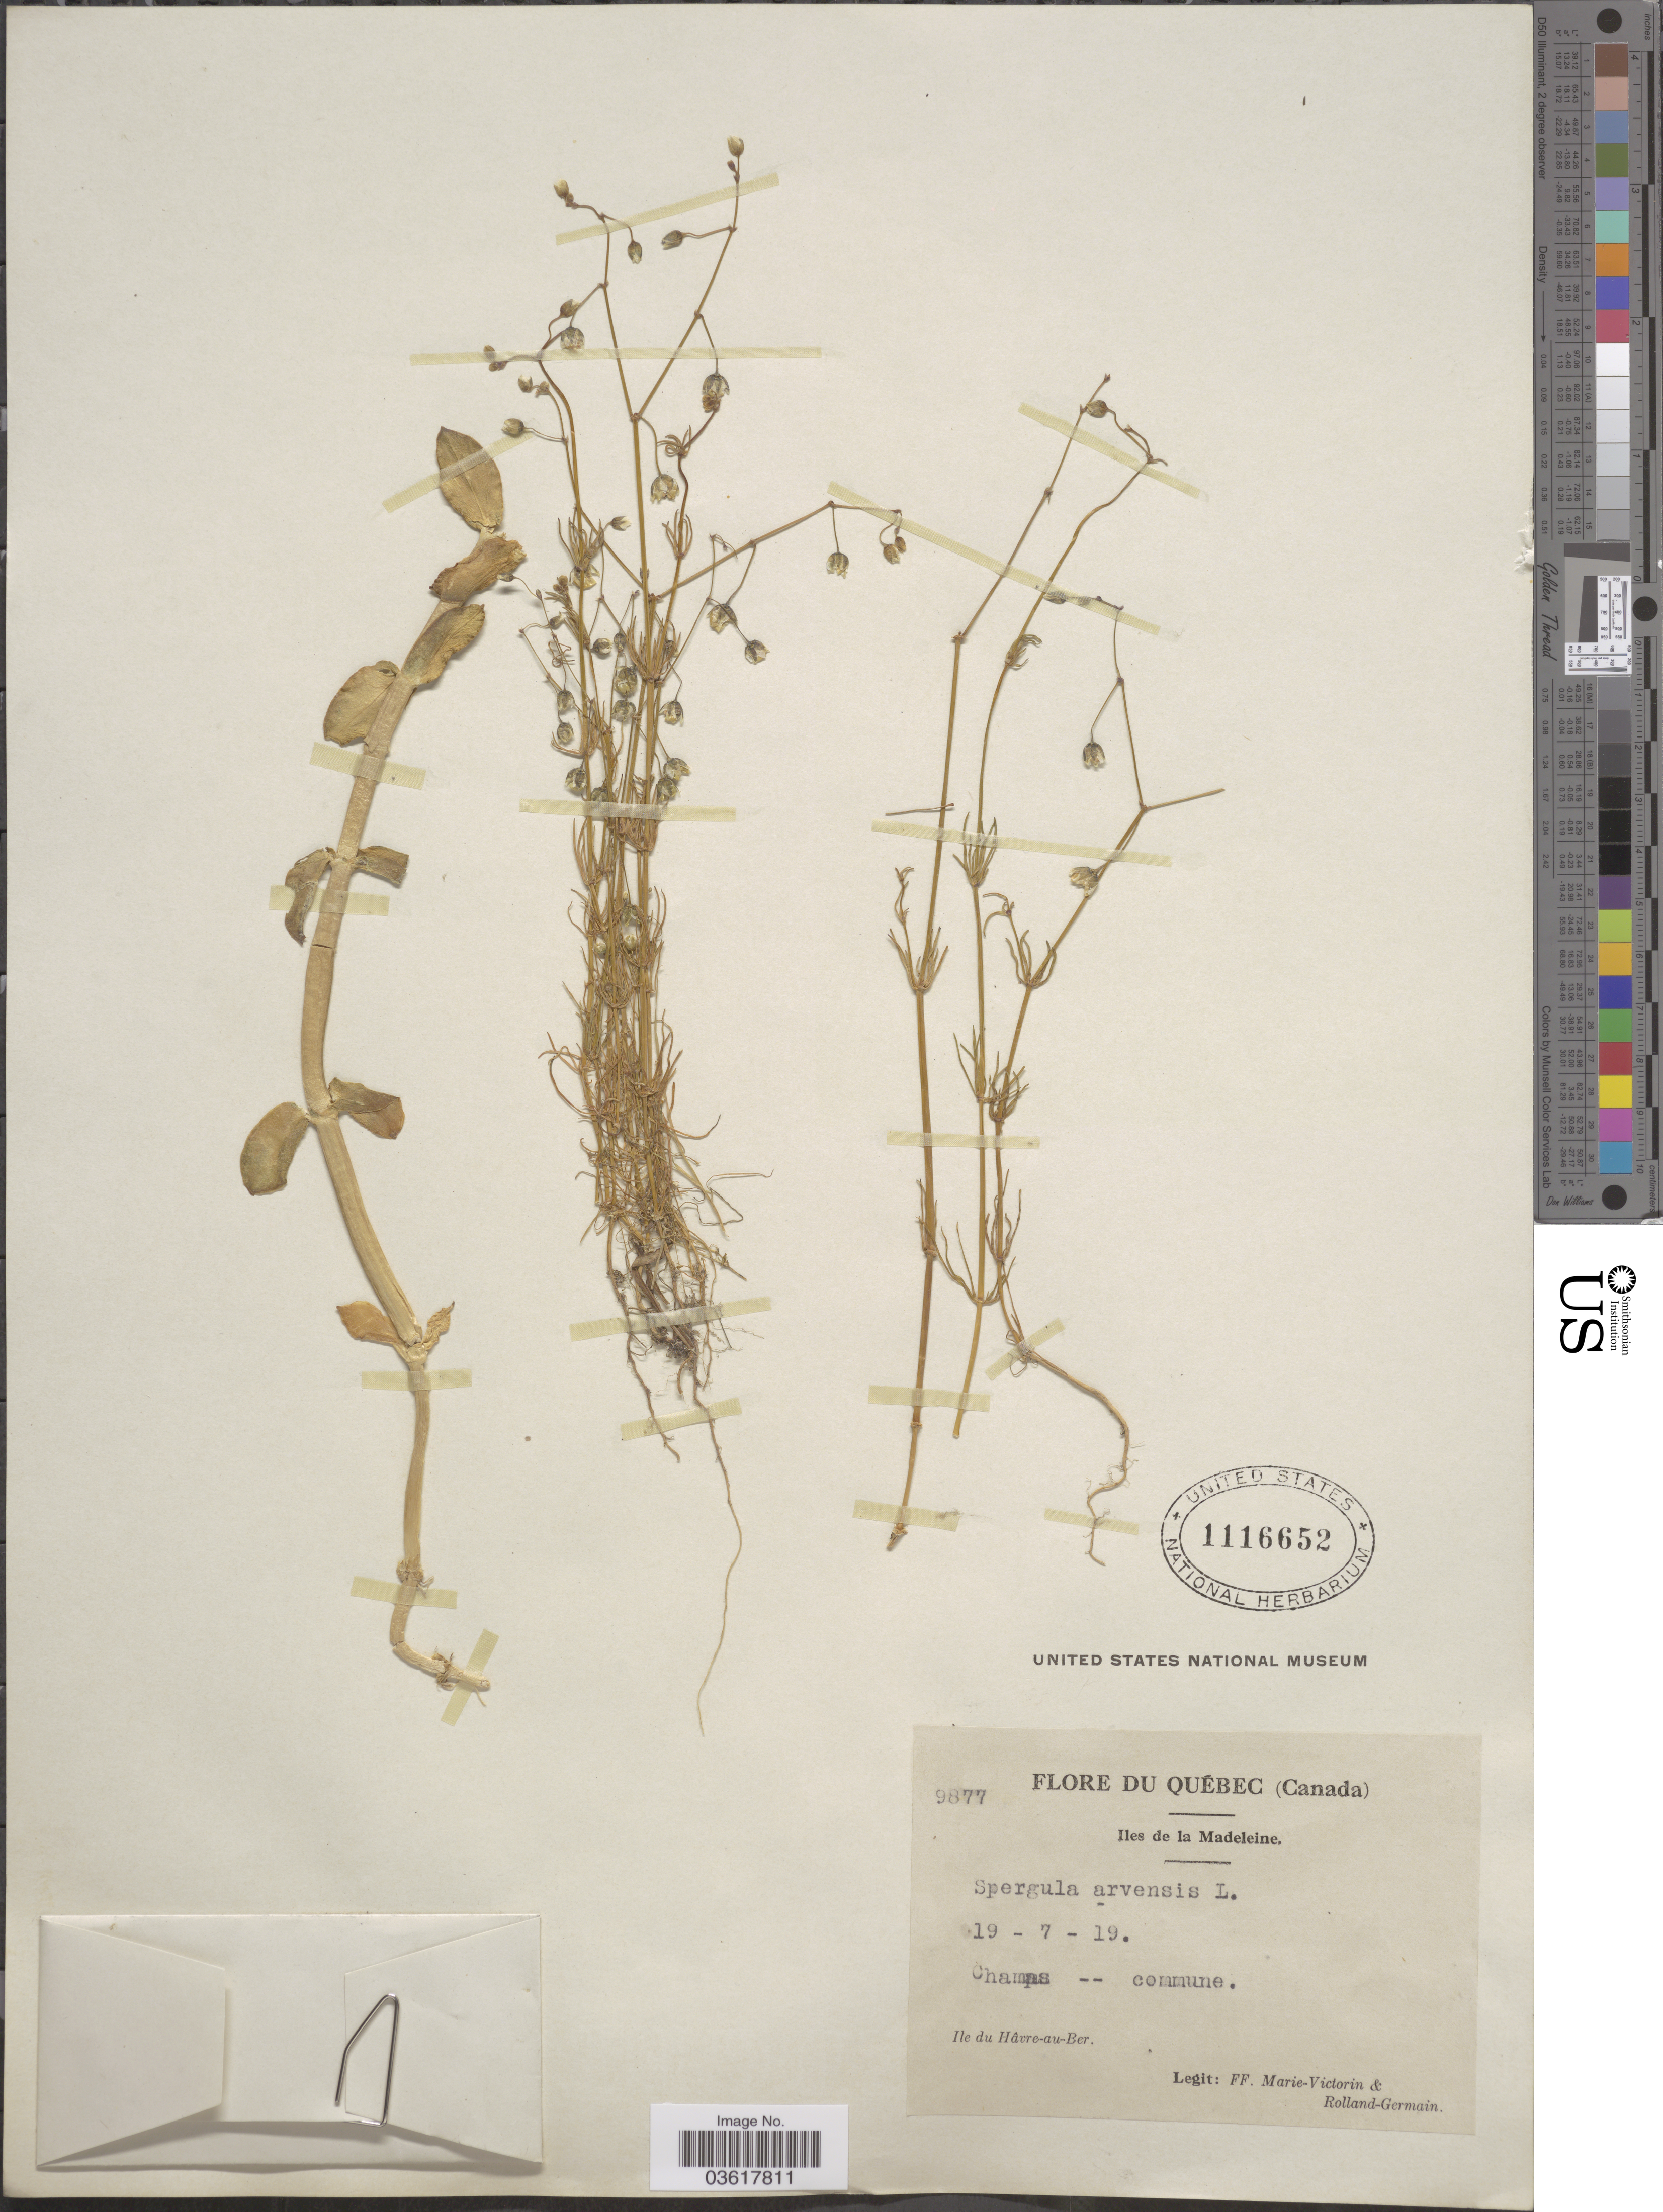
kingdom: Plantae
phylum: Tracheophyta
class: Magnoliopsida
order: Caryophyllales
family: Caryophyllaceae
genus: Spergula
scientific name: Spergula arvensis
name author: L.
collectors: F. Marie-Victorin & Rolland-Germain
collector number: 9877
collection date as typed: Transcribed d/m/y: 19/7/19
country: Canada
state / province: Quebec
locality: Iles de la Madeleine. Chamas. Ile du Hâvre-au-Ber.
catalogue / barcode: US 1116652